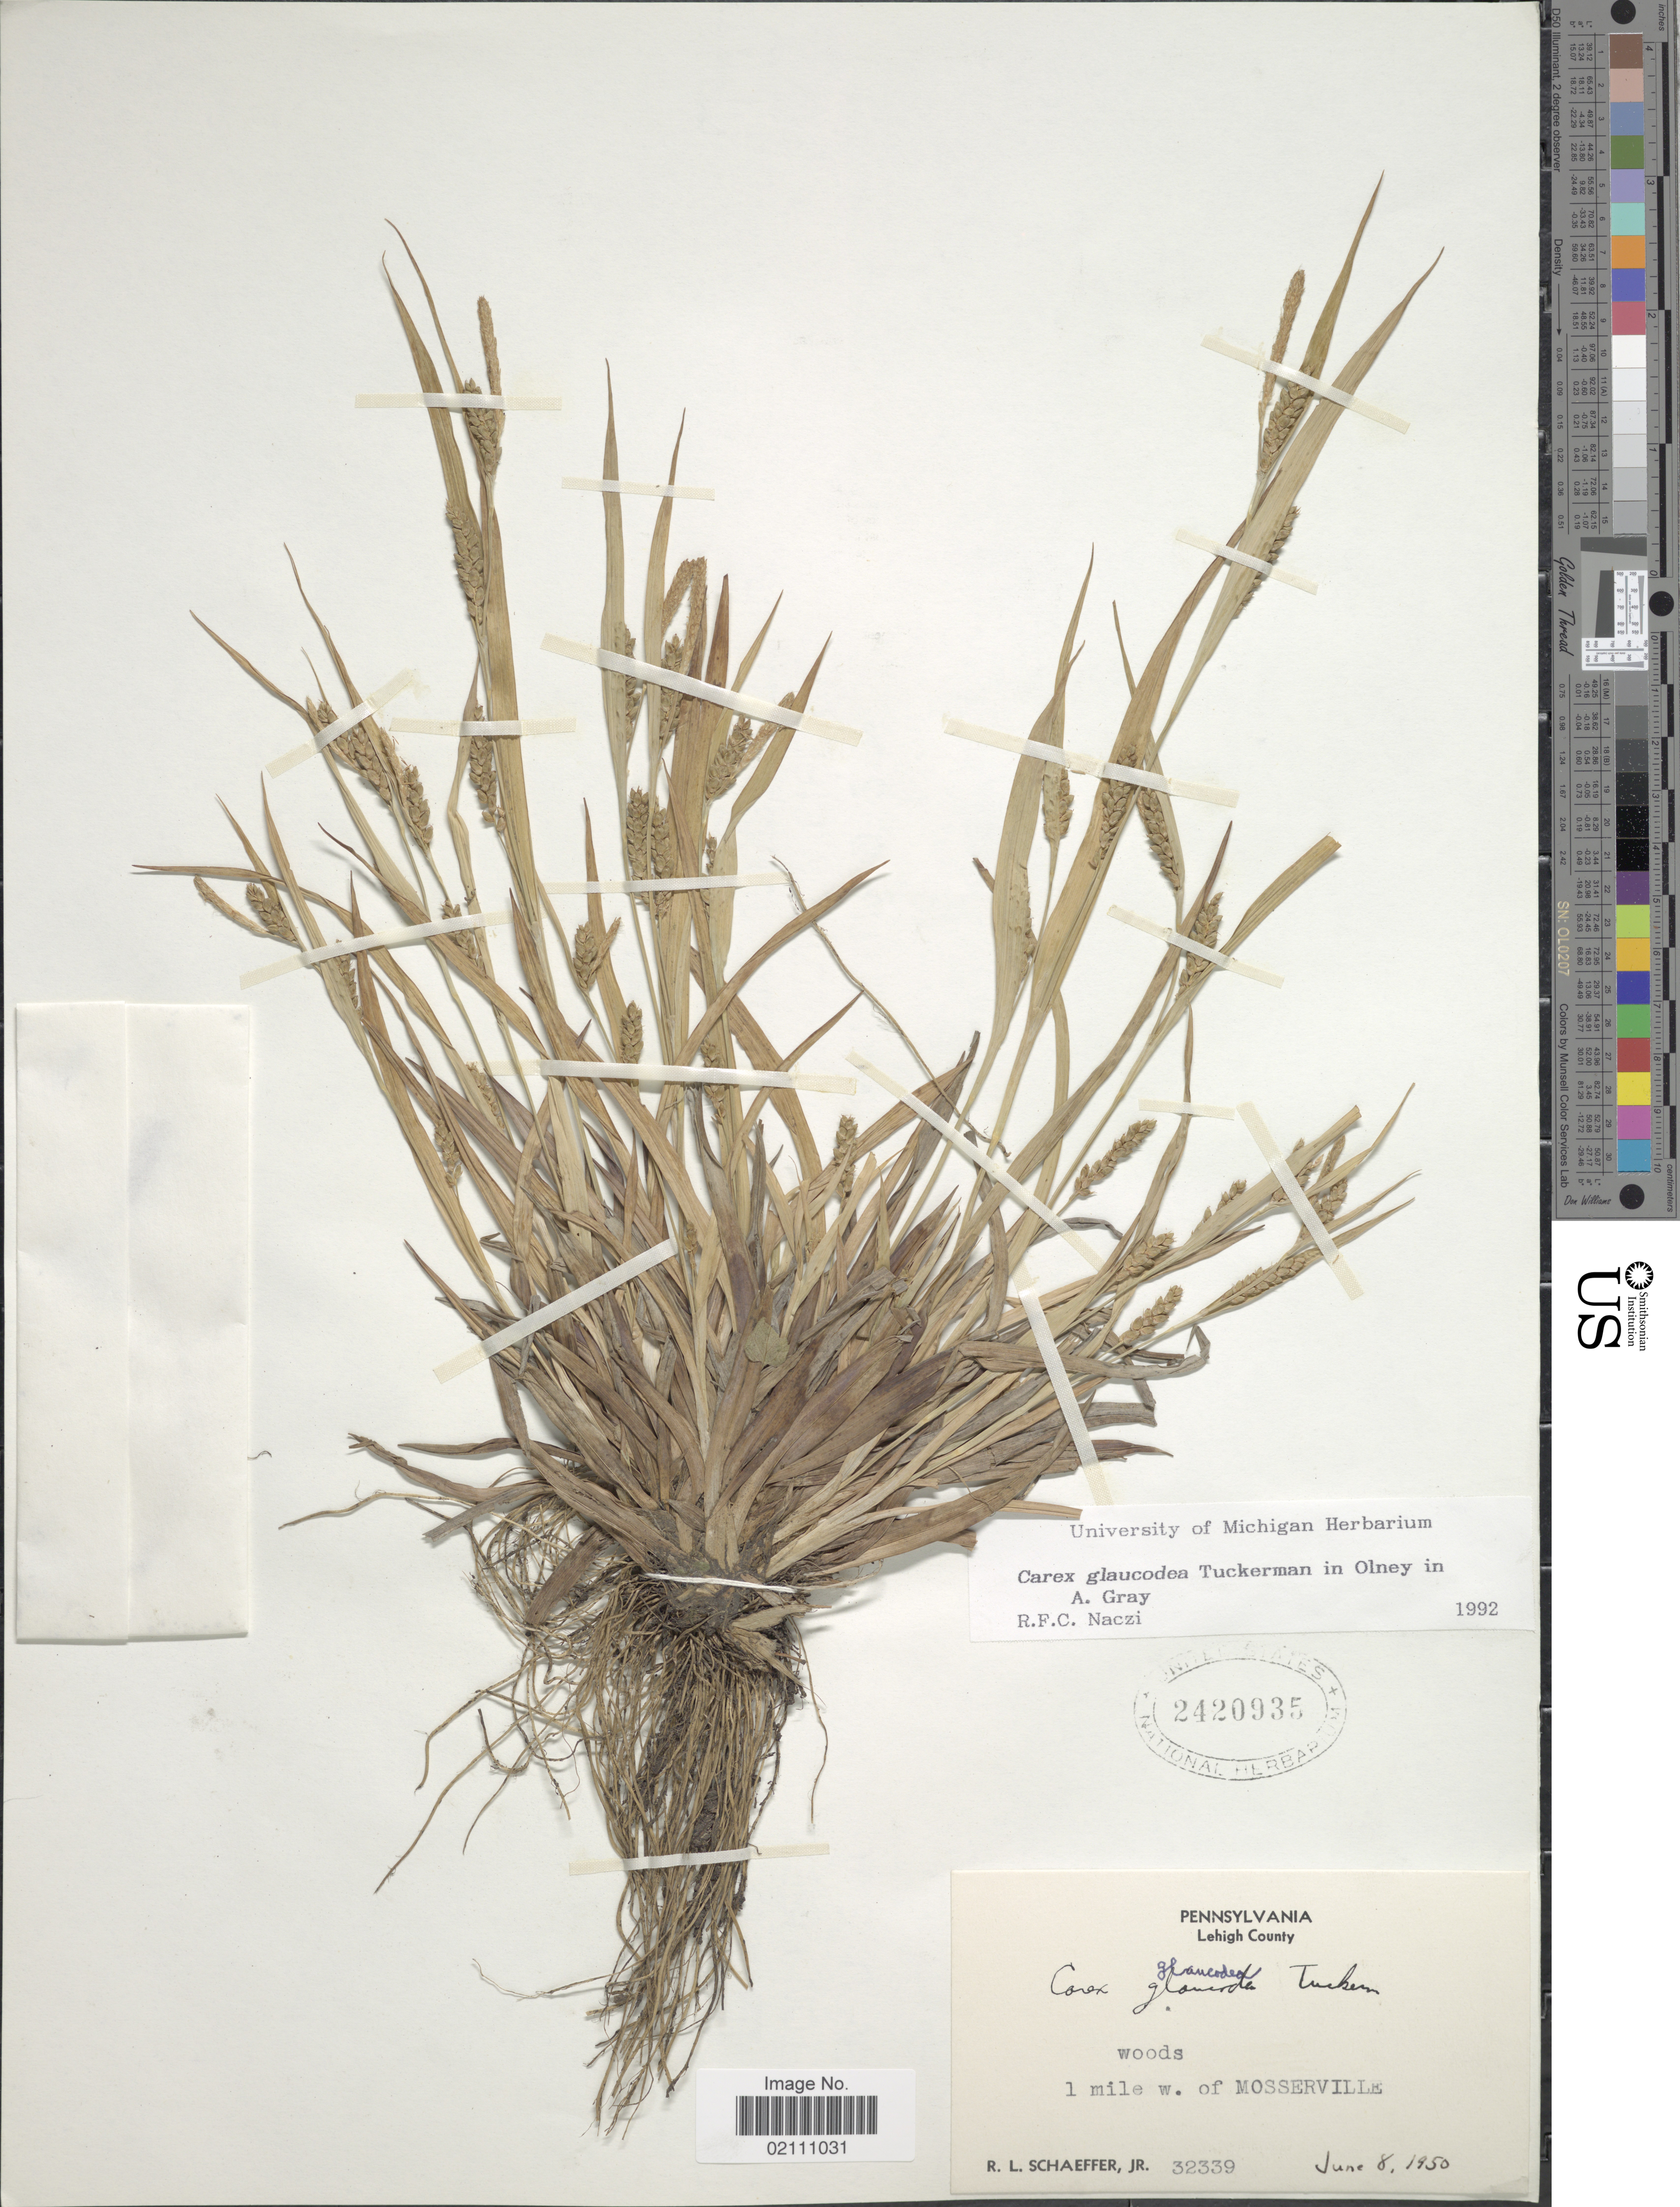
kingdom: Plantae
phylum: Tracheophyta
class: Liliopsida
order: Poales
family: Cyperaceae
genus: Carex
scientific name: Carex glaucodea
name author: Tuck. ex Olney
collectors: R. L. Schaeffer Jr.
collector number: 32339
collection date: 1950-06-08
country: United States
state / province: Pennsylvania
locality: Lehigh County, 1 mile w. of Mosserville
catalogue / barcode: US 2420935